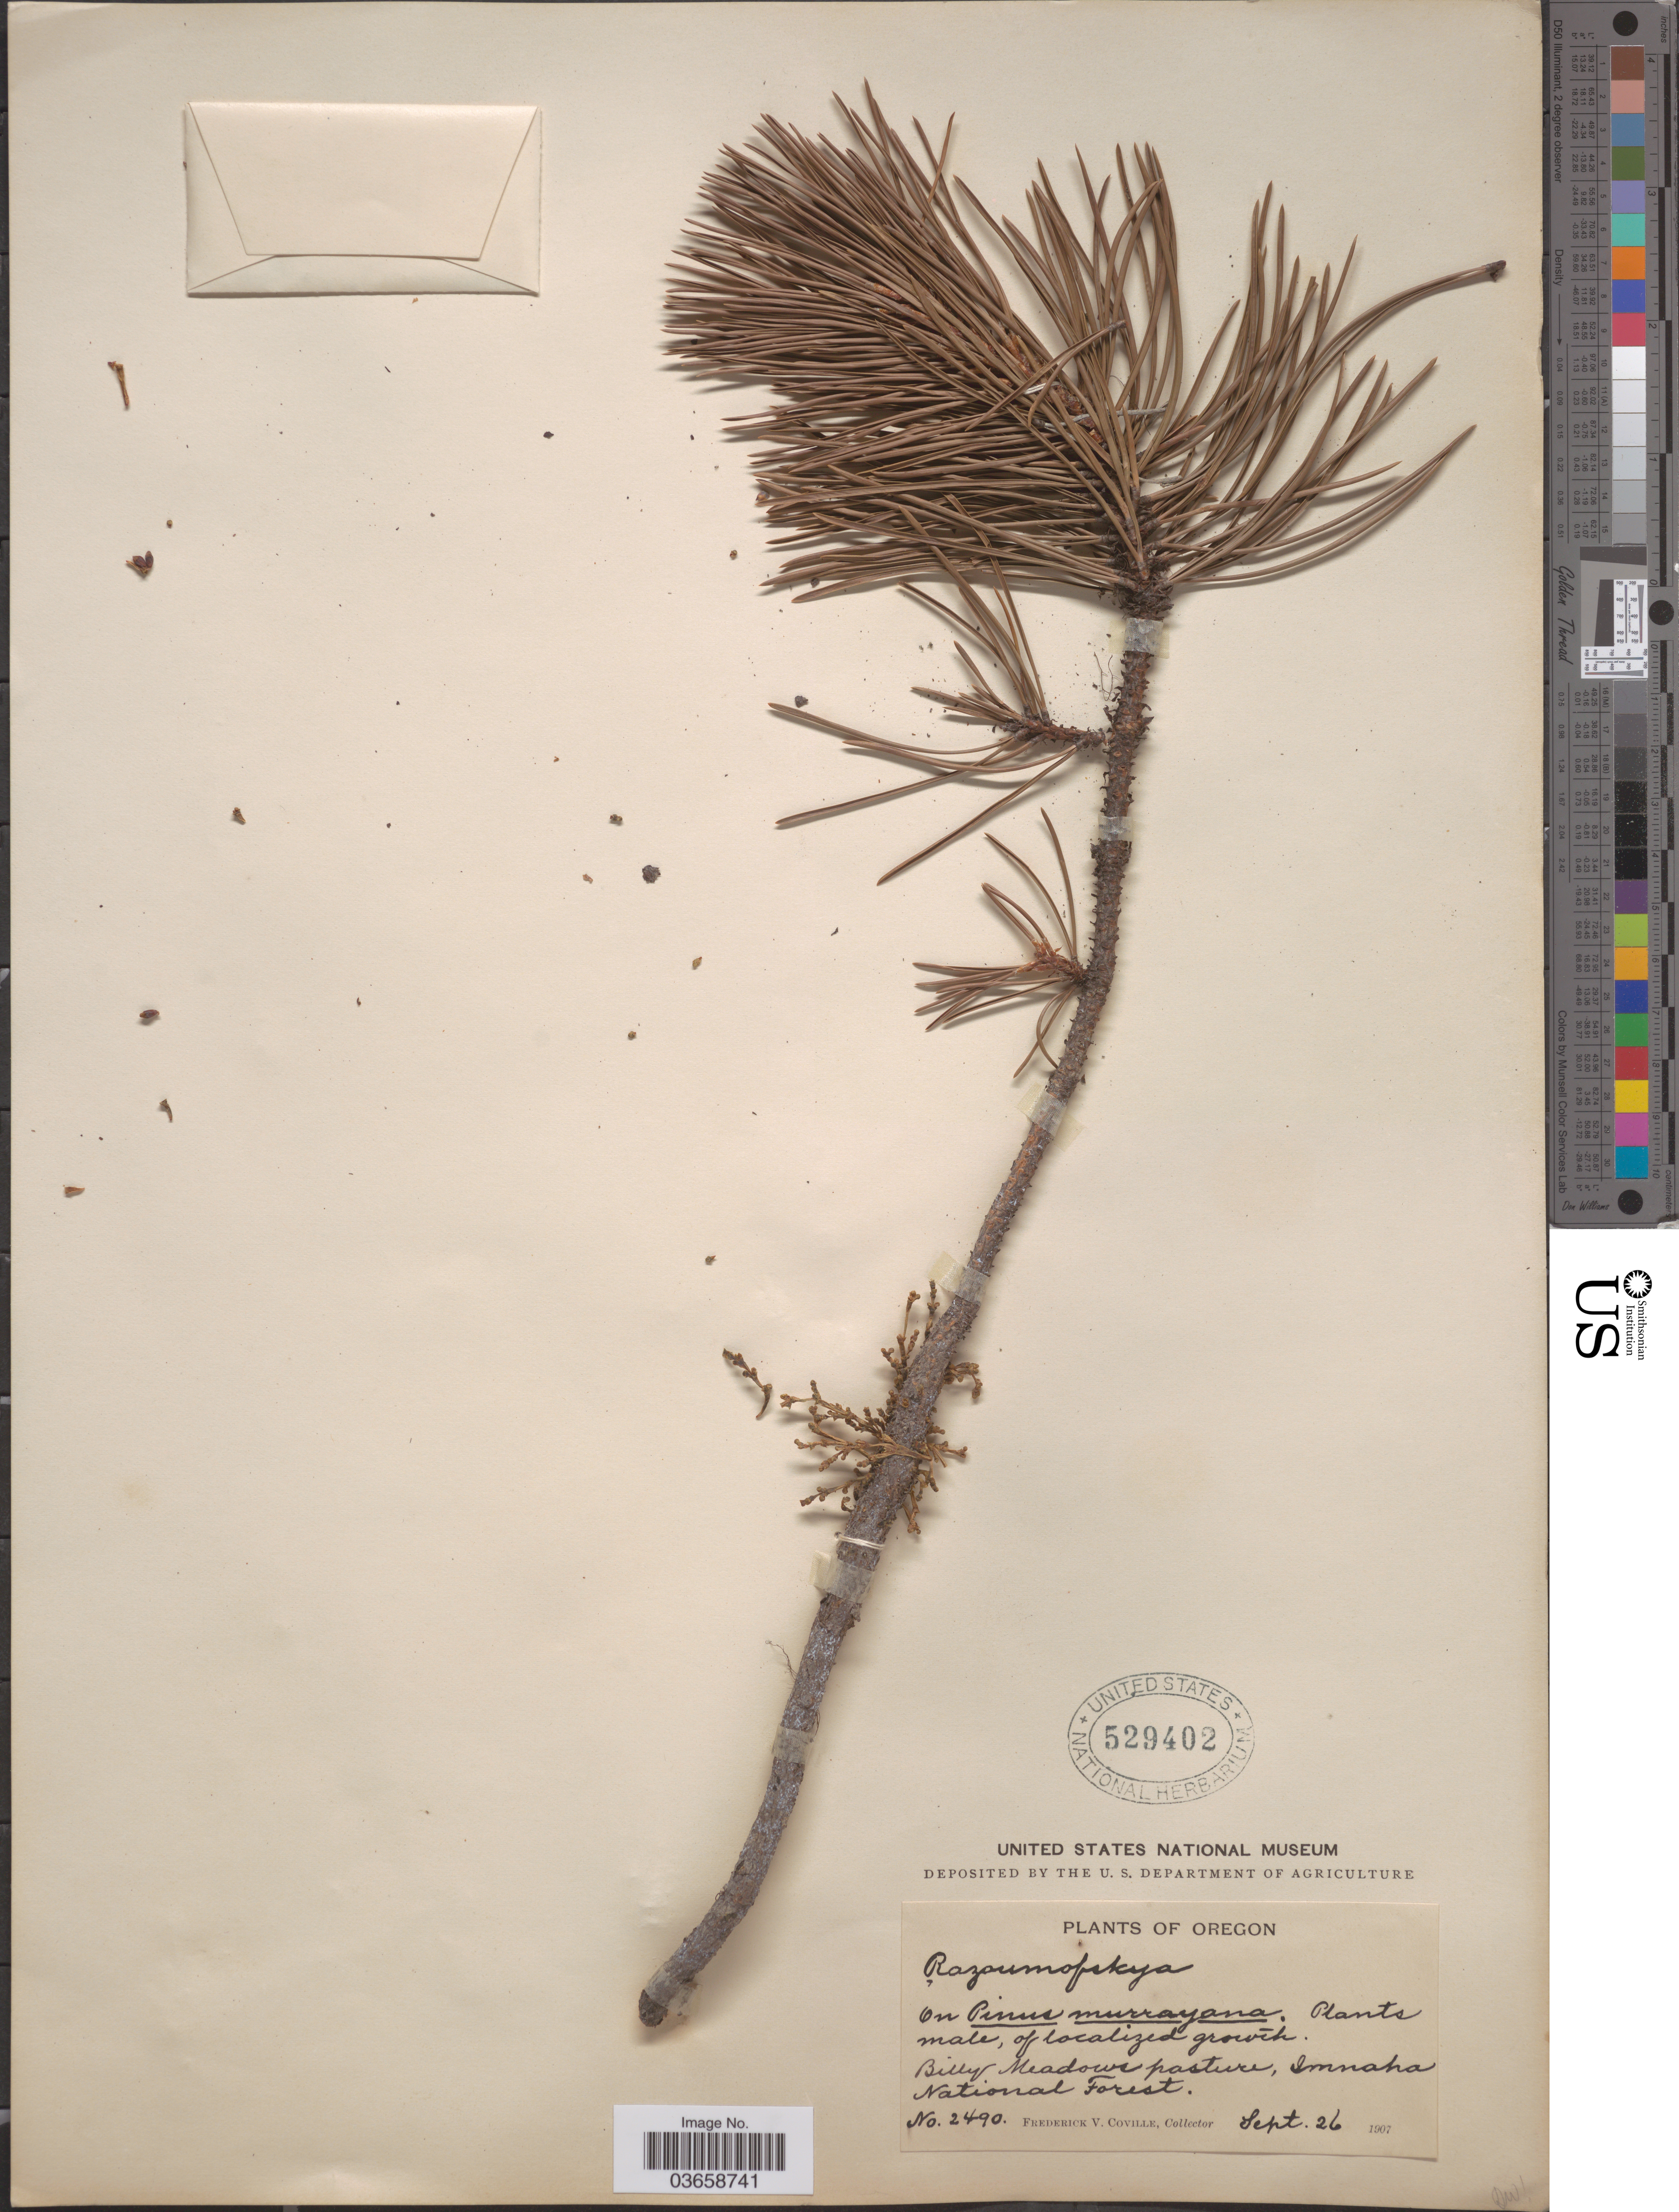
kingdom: Plantae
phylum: Tracheophyta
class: Magnoliopsida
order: Santalales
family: Viscaceae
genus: Arceuthobium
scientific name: Arceuthobium americanum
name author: Nutt. ex A. Gray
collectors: F. V. Coville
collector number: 2490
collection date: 1907-09-26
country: United States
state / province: Oregon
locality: Billy Meadows pasture, Imnaha National Forest.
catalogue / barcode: US 529402